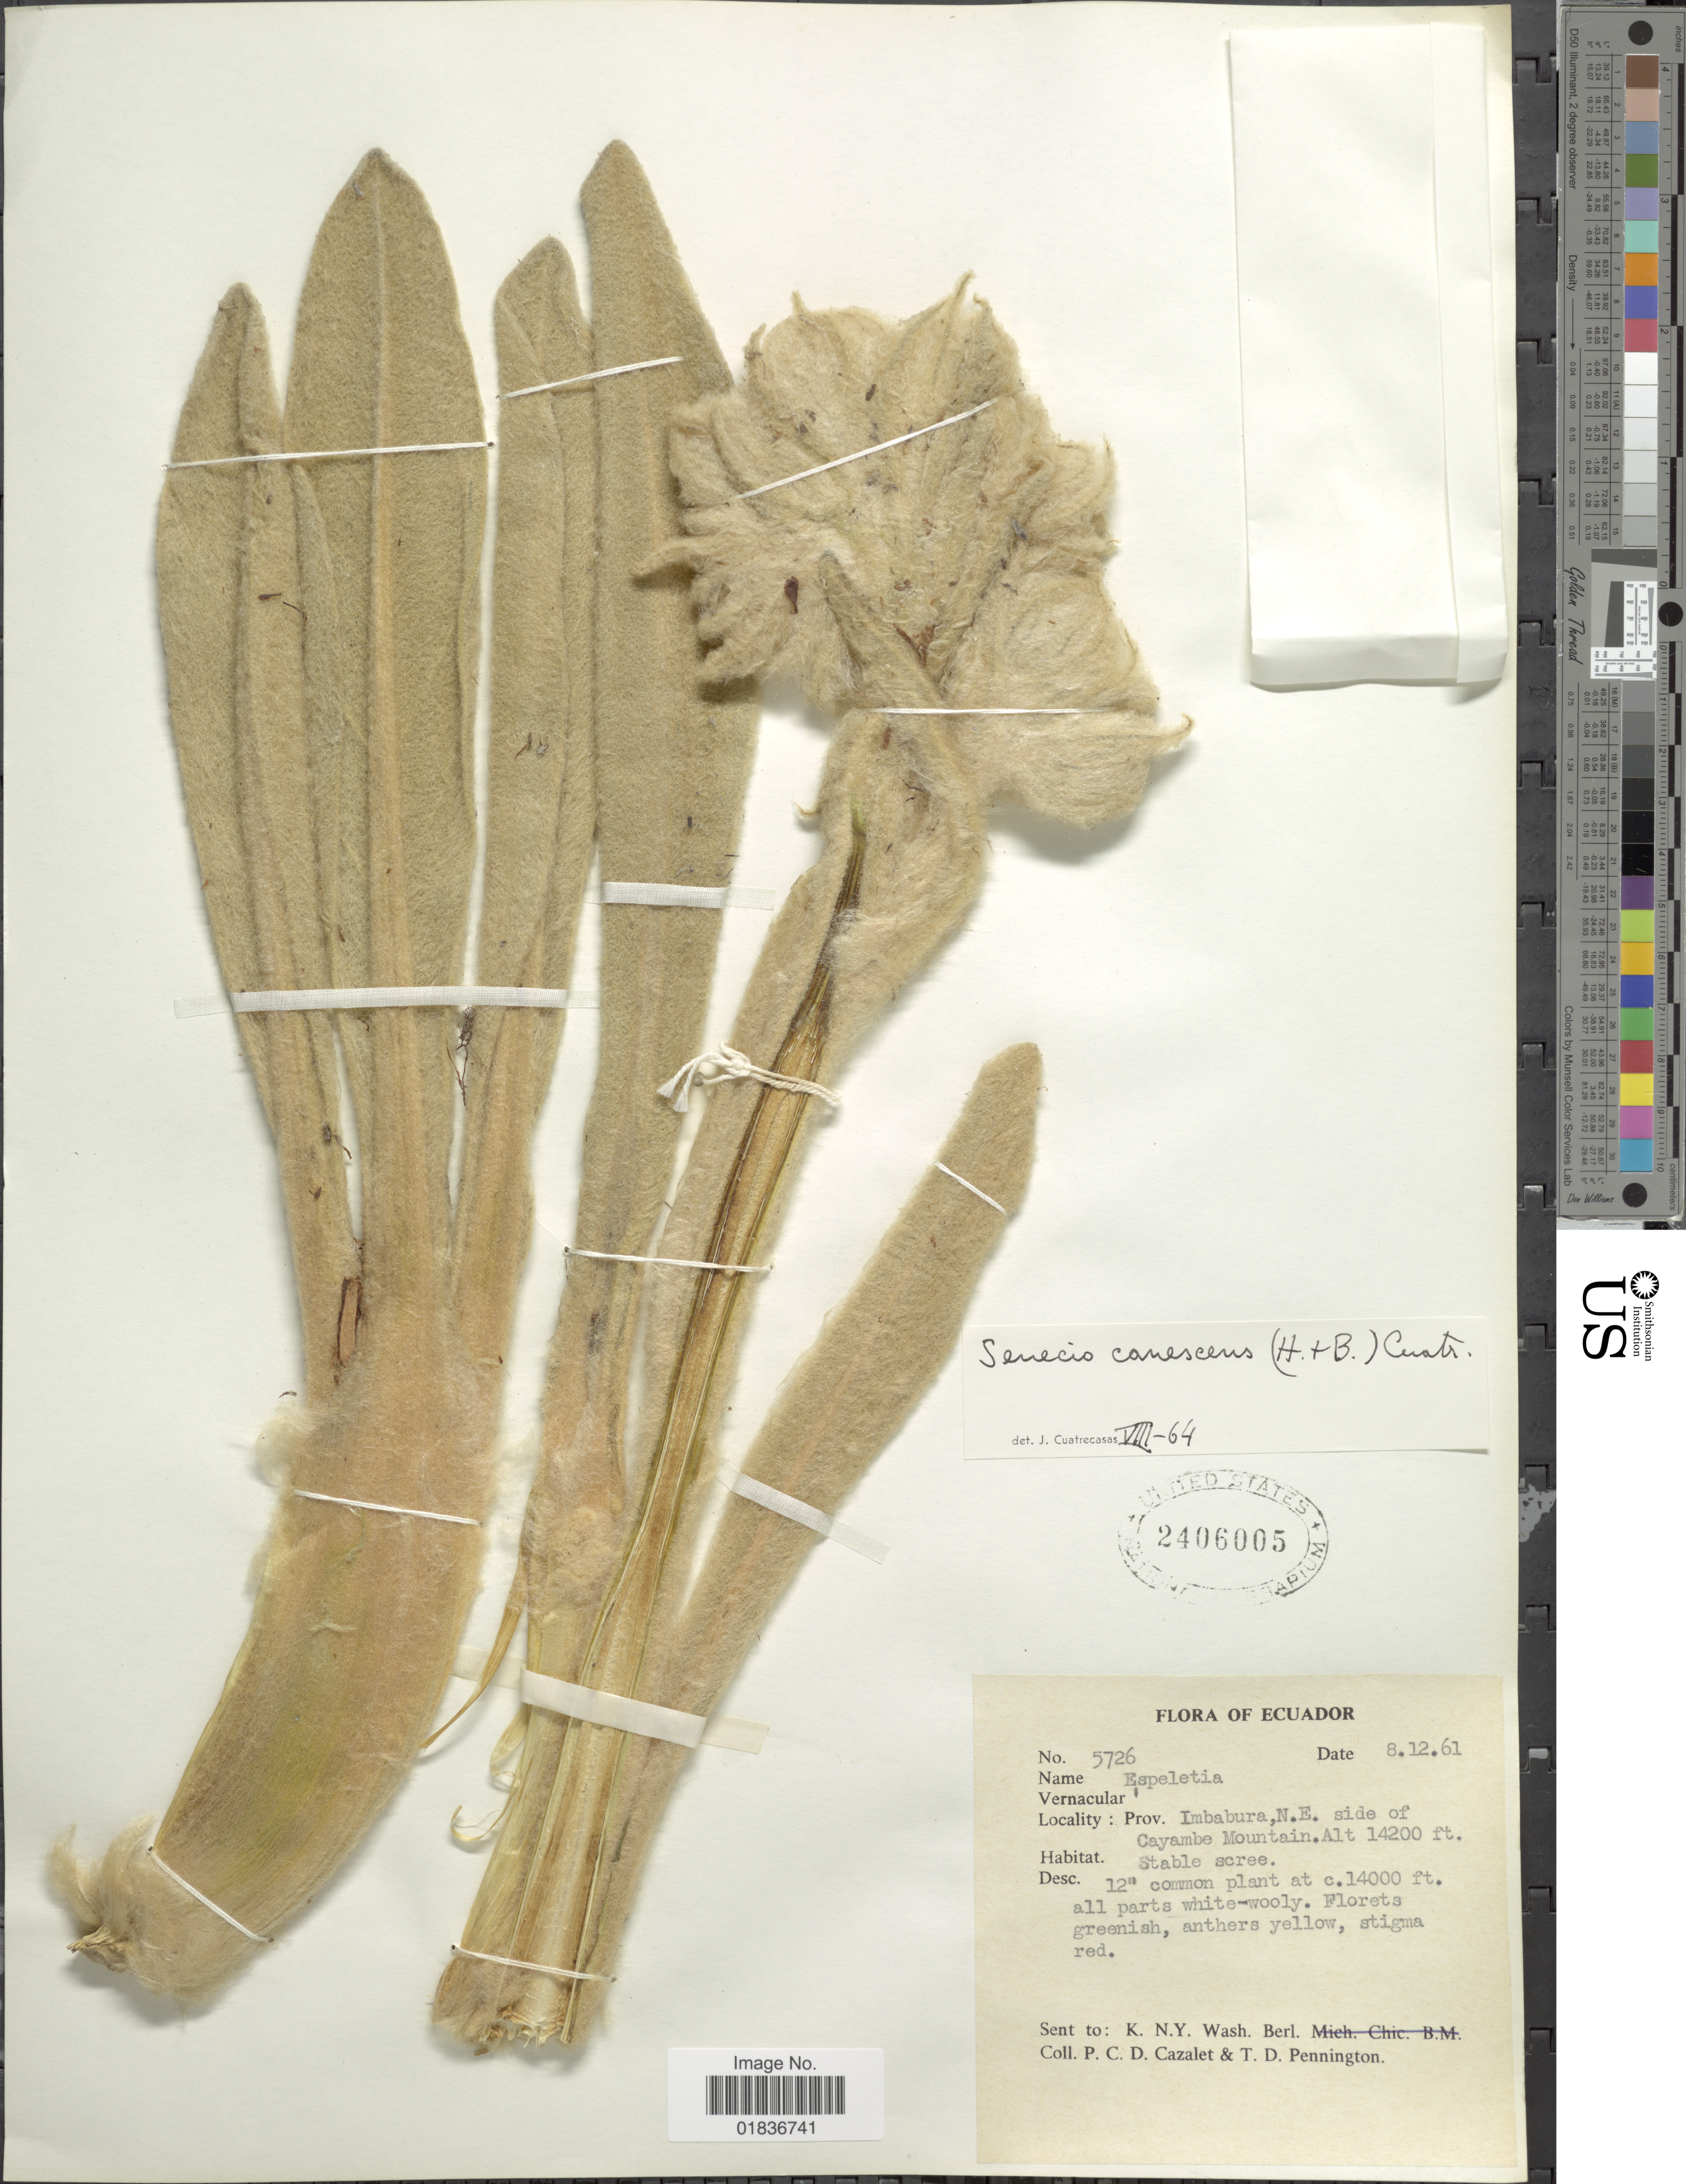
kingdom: Plantae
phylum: Tracheophyta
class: Magnoliopsida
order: Asterales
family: Asteraceae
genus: Senecio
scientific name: Senecio canescens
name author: (Bonpl.) Cuatrec.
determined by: Salomon, Luciana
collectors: P. C. D. Cazalet & T. D. Pennington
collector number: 5726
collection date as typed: Transcribed d/m/y: 8/12/61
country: Ecuador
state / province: Imbabura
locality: Prov. Imbabura, N. E. side of Cayambe Mountain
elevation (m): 4328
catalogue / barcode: US 2406005